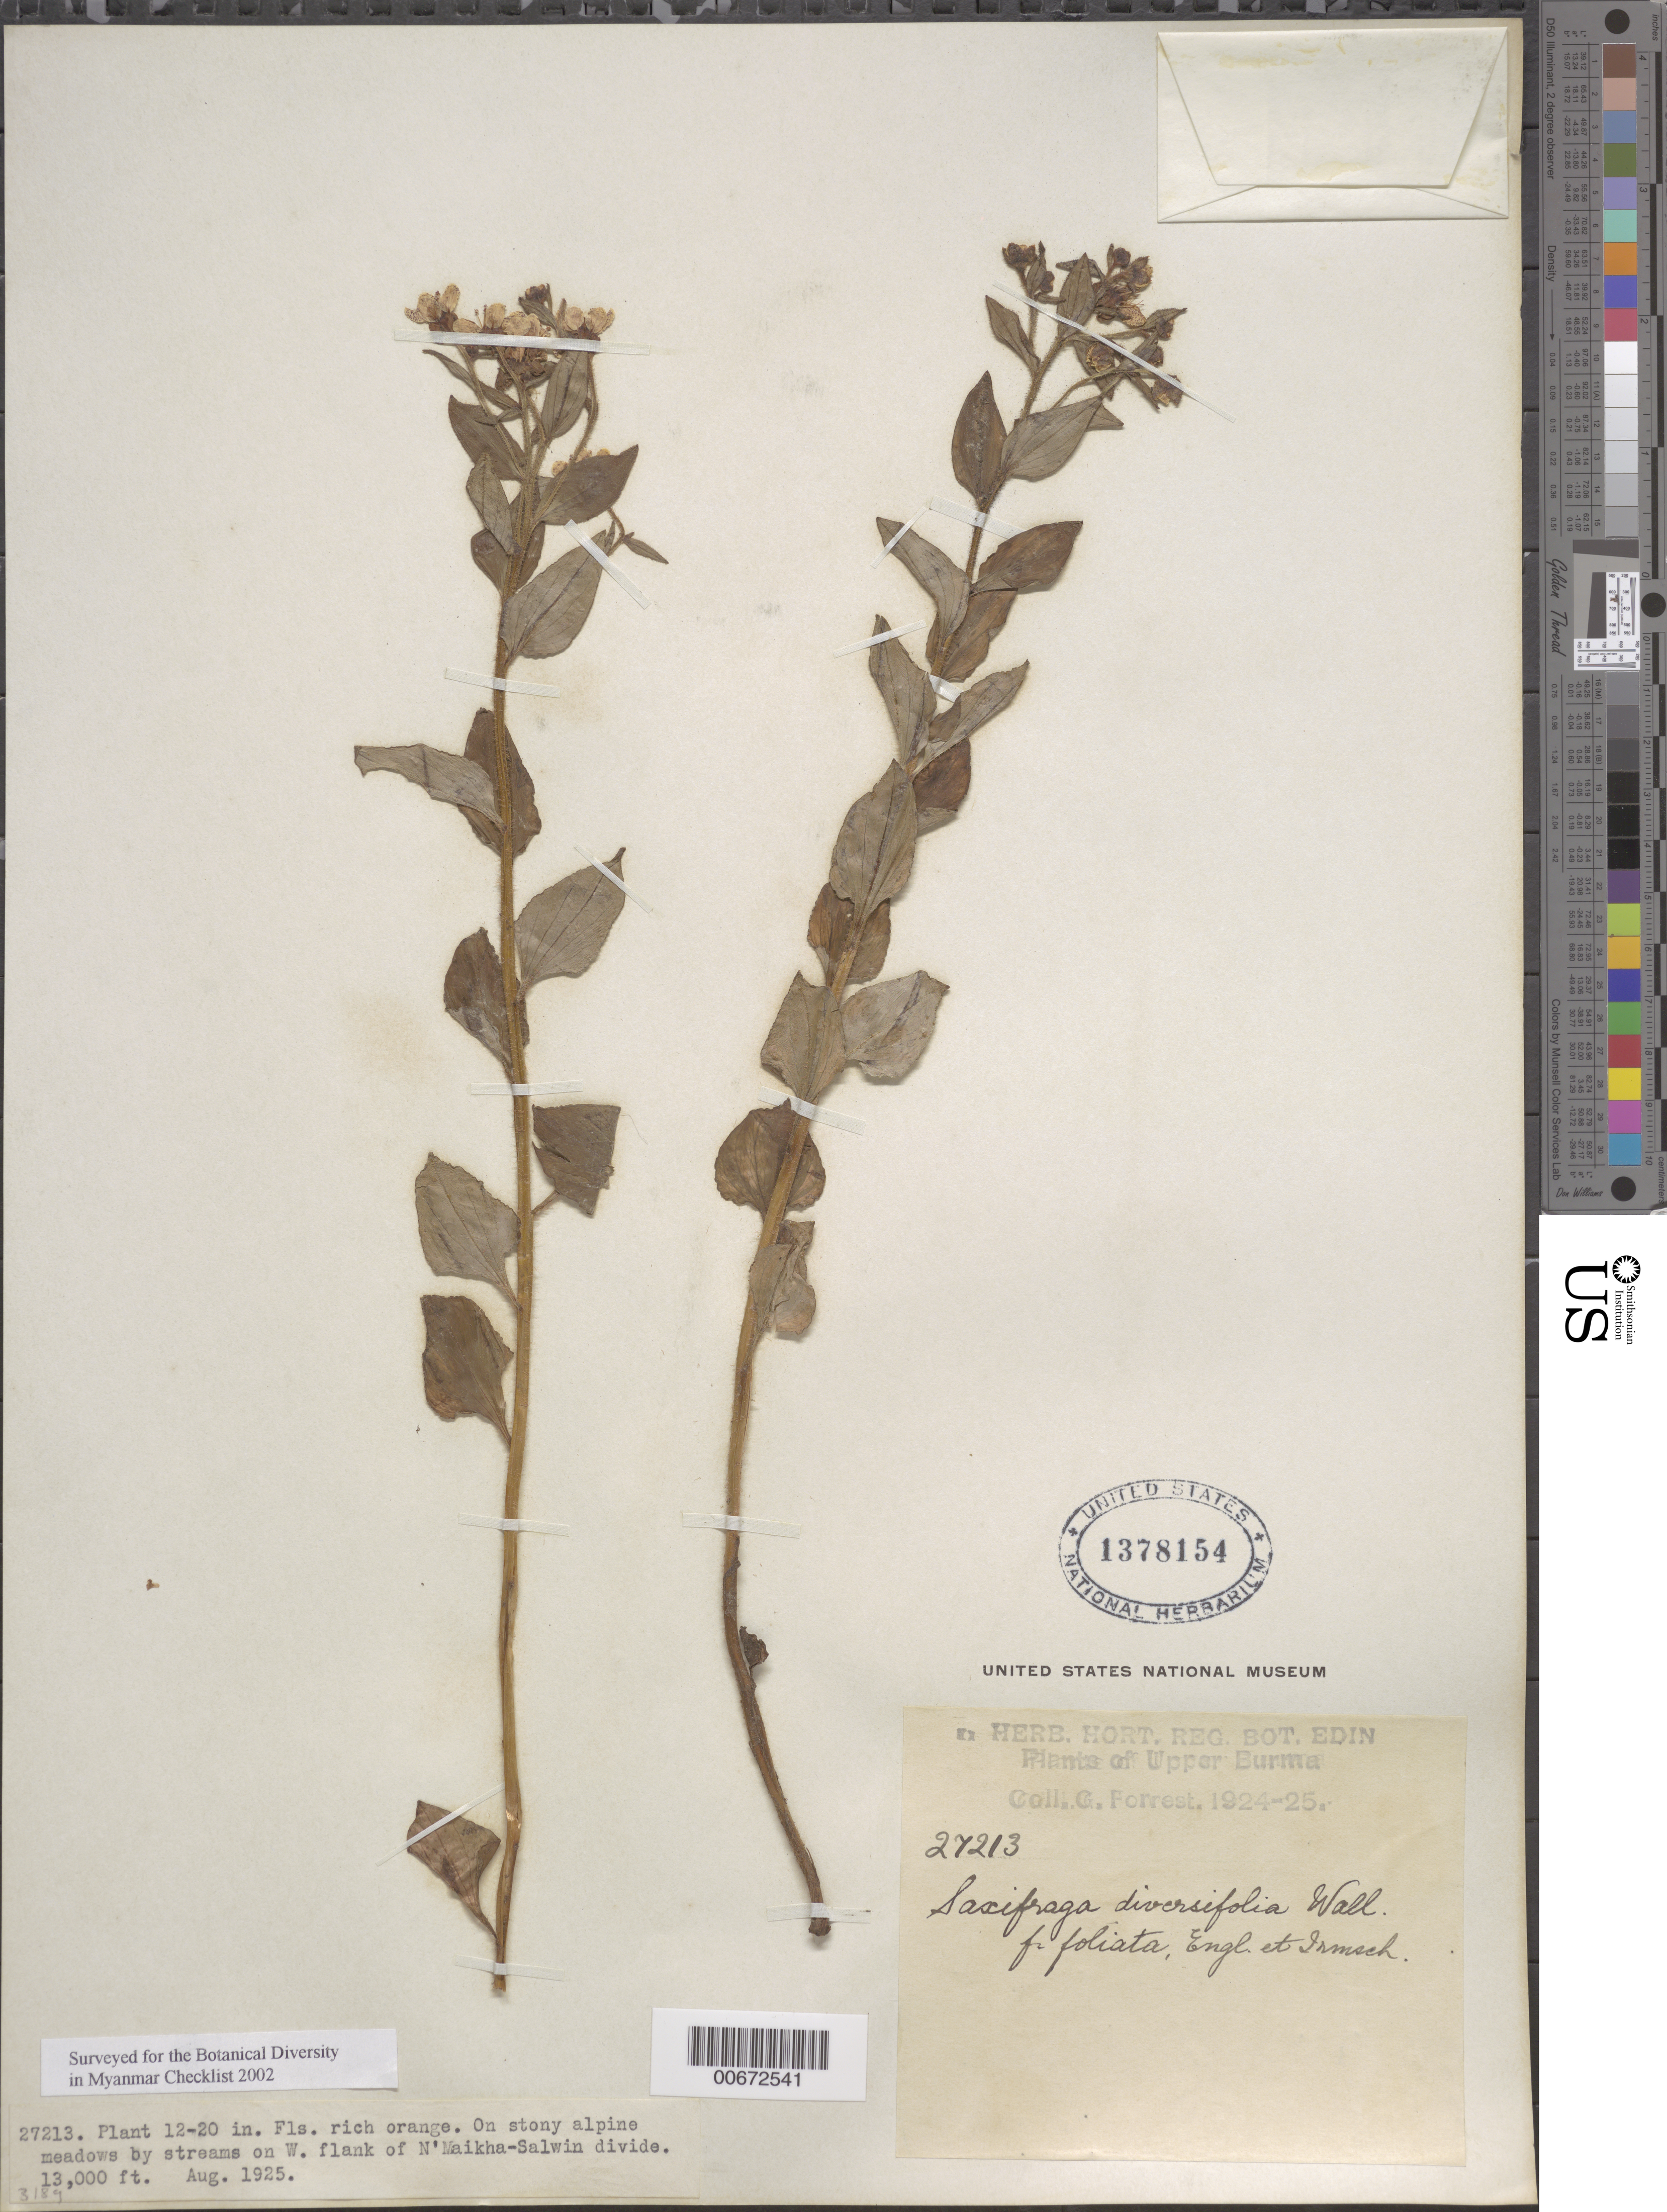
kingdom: Plantae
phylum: Tracheophyta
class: Magnoliopsida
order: Saxifragales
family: Saxifragaceae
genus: Saxifraga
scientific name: Saxifraga diversifolia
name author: Wall.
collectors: G. Forrest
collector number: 27213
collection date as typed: Aug 1925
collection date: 1925-08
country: Myanmar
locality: Upper Burma, W flank of N'Maikha-Salwin Divide.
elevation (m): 3962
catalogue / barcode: US 1378154